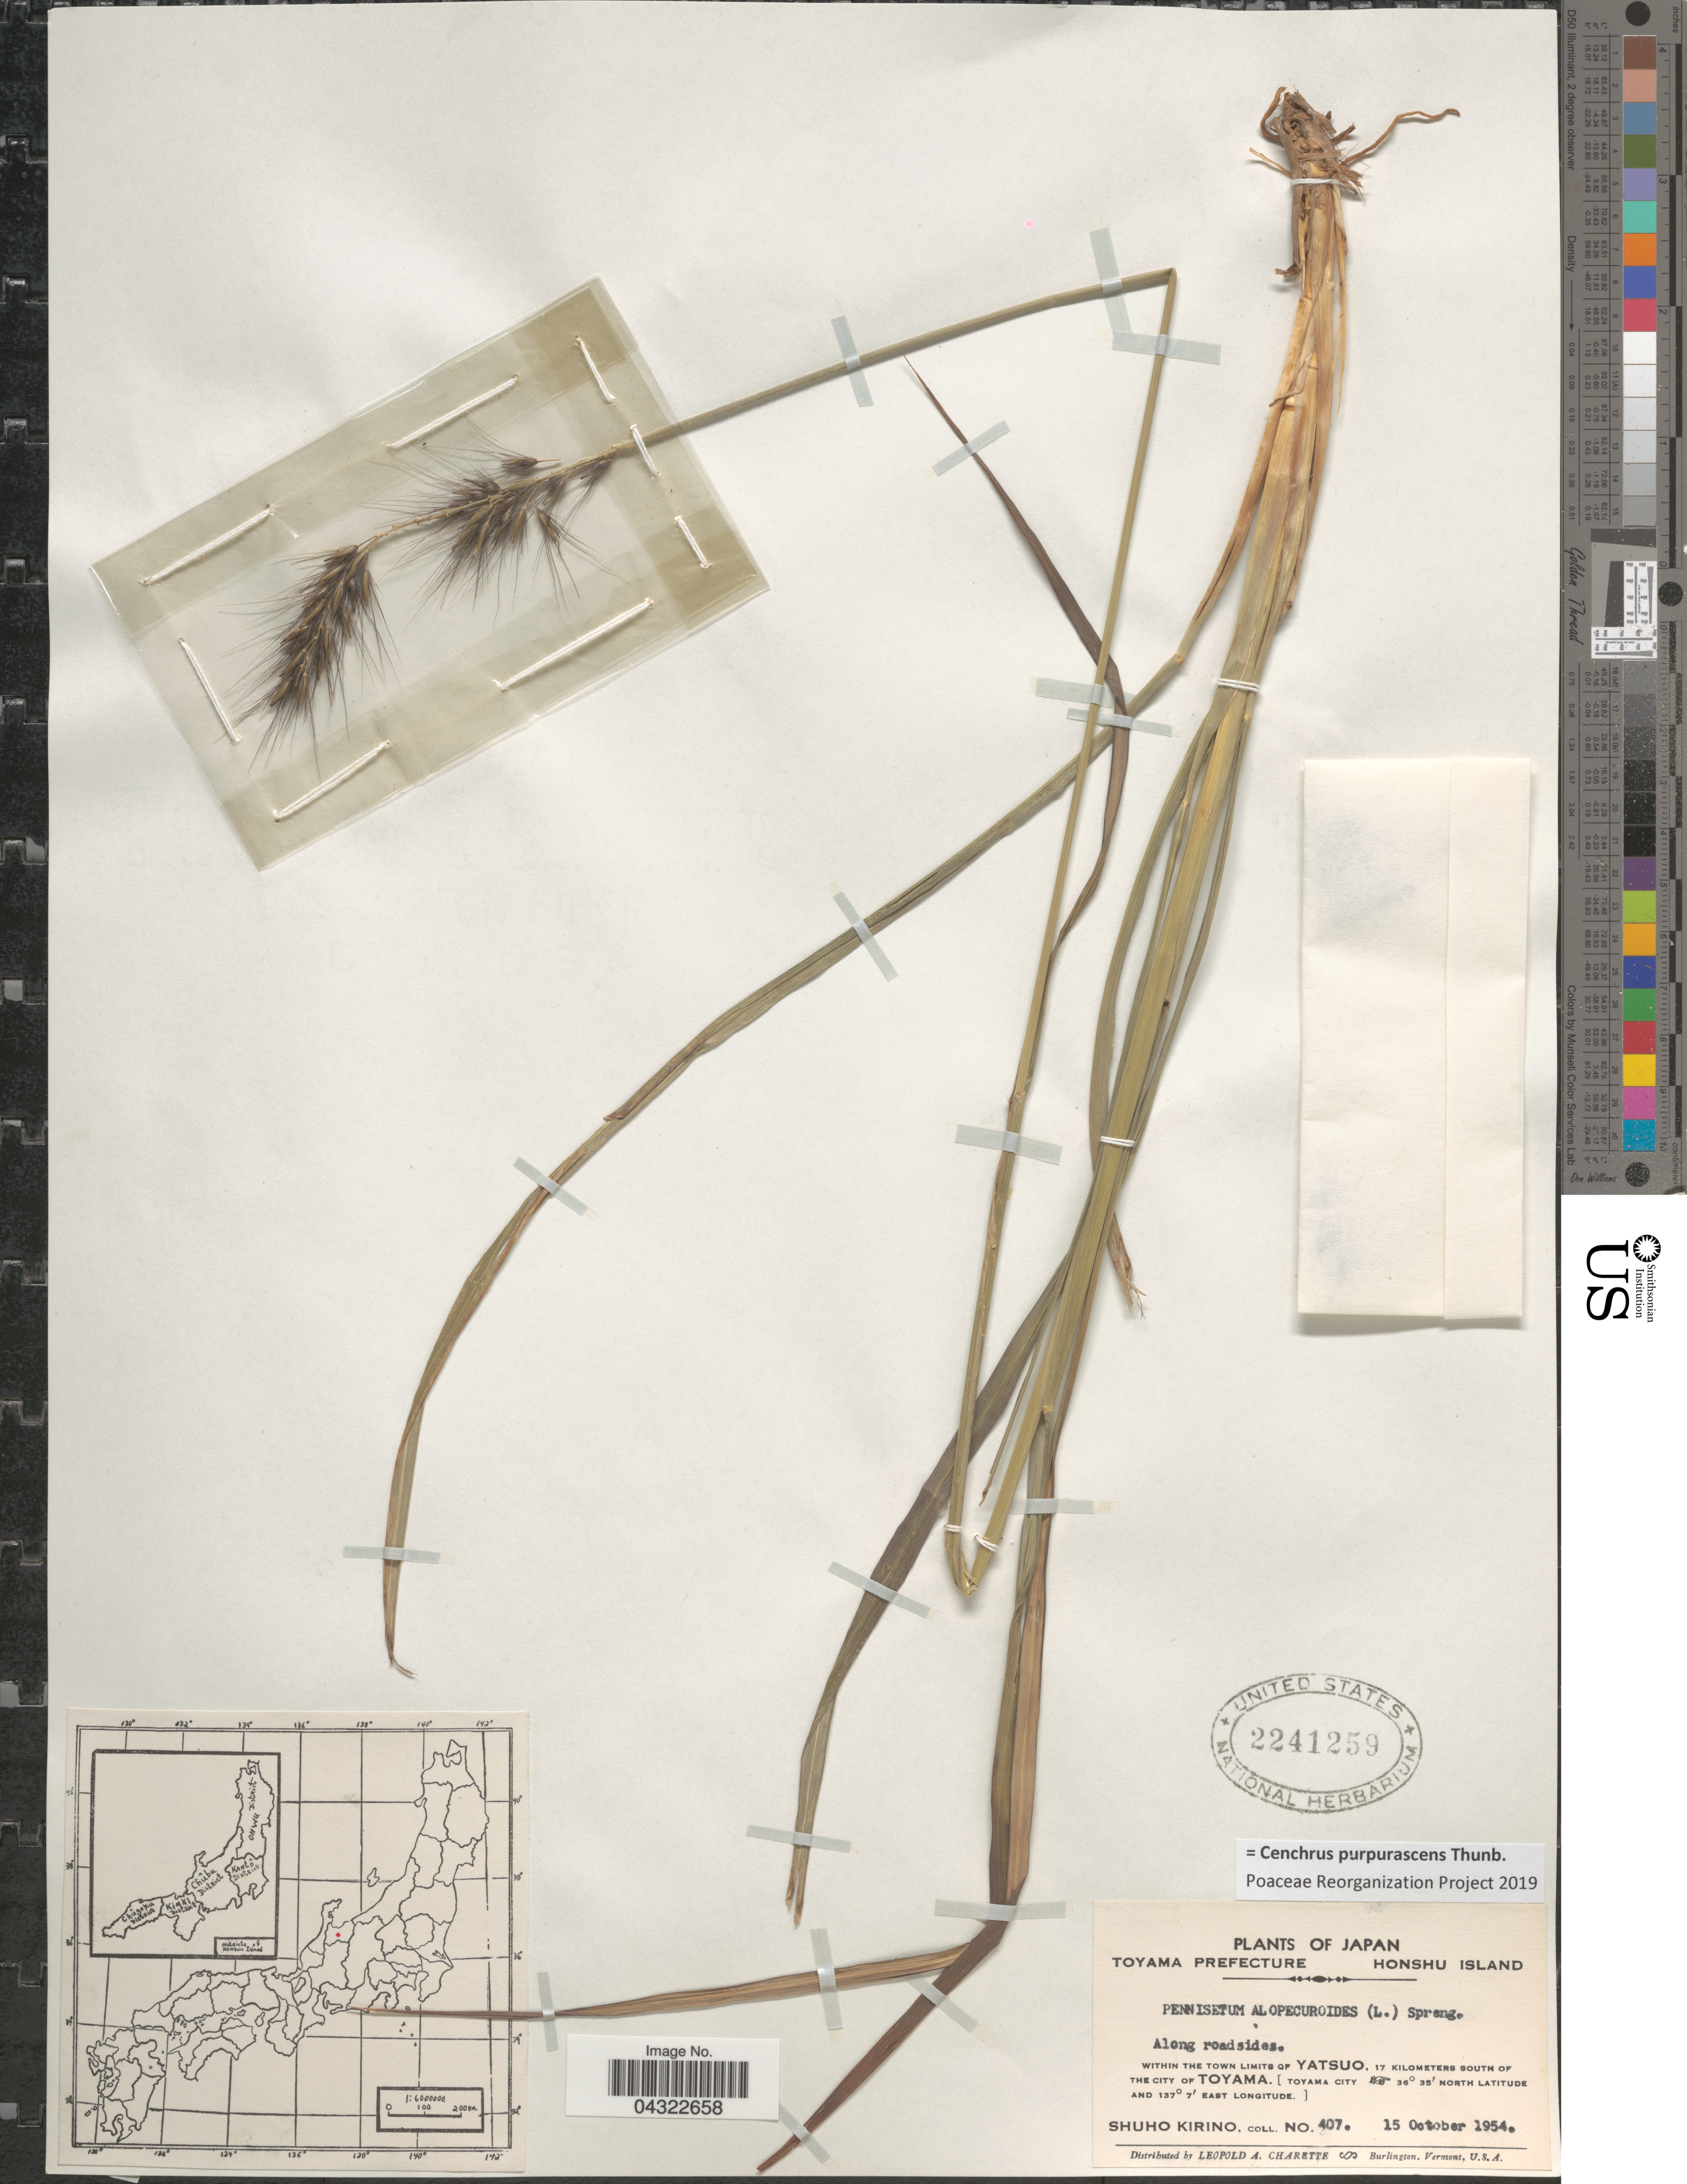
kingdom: Plantae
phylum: Tracheophyta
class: Liliopsida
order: Poales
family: Poaceae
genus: Cenchrus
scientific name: Cenchrus purpurascens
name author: Thunb.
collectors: S. Kirino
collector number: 407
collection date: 1954-10-15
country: Japan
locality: Toyama Prefecture. Honshu Island. Within The Town Limits Of Yatsuo, 17 Kilometers South Of The City Of Toyama.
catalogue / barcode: US 2241259